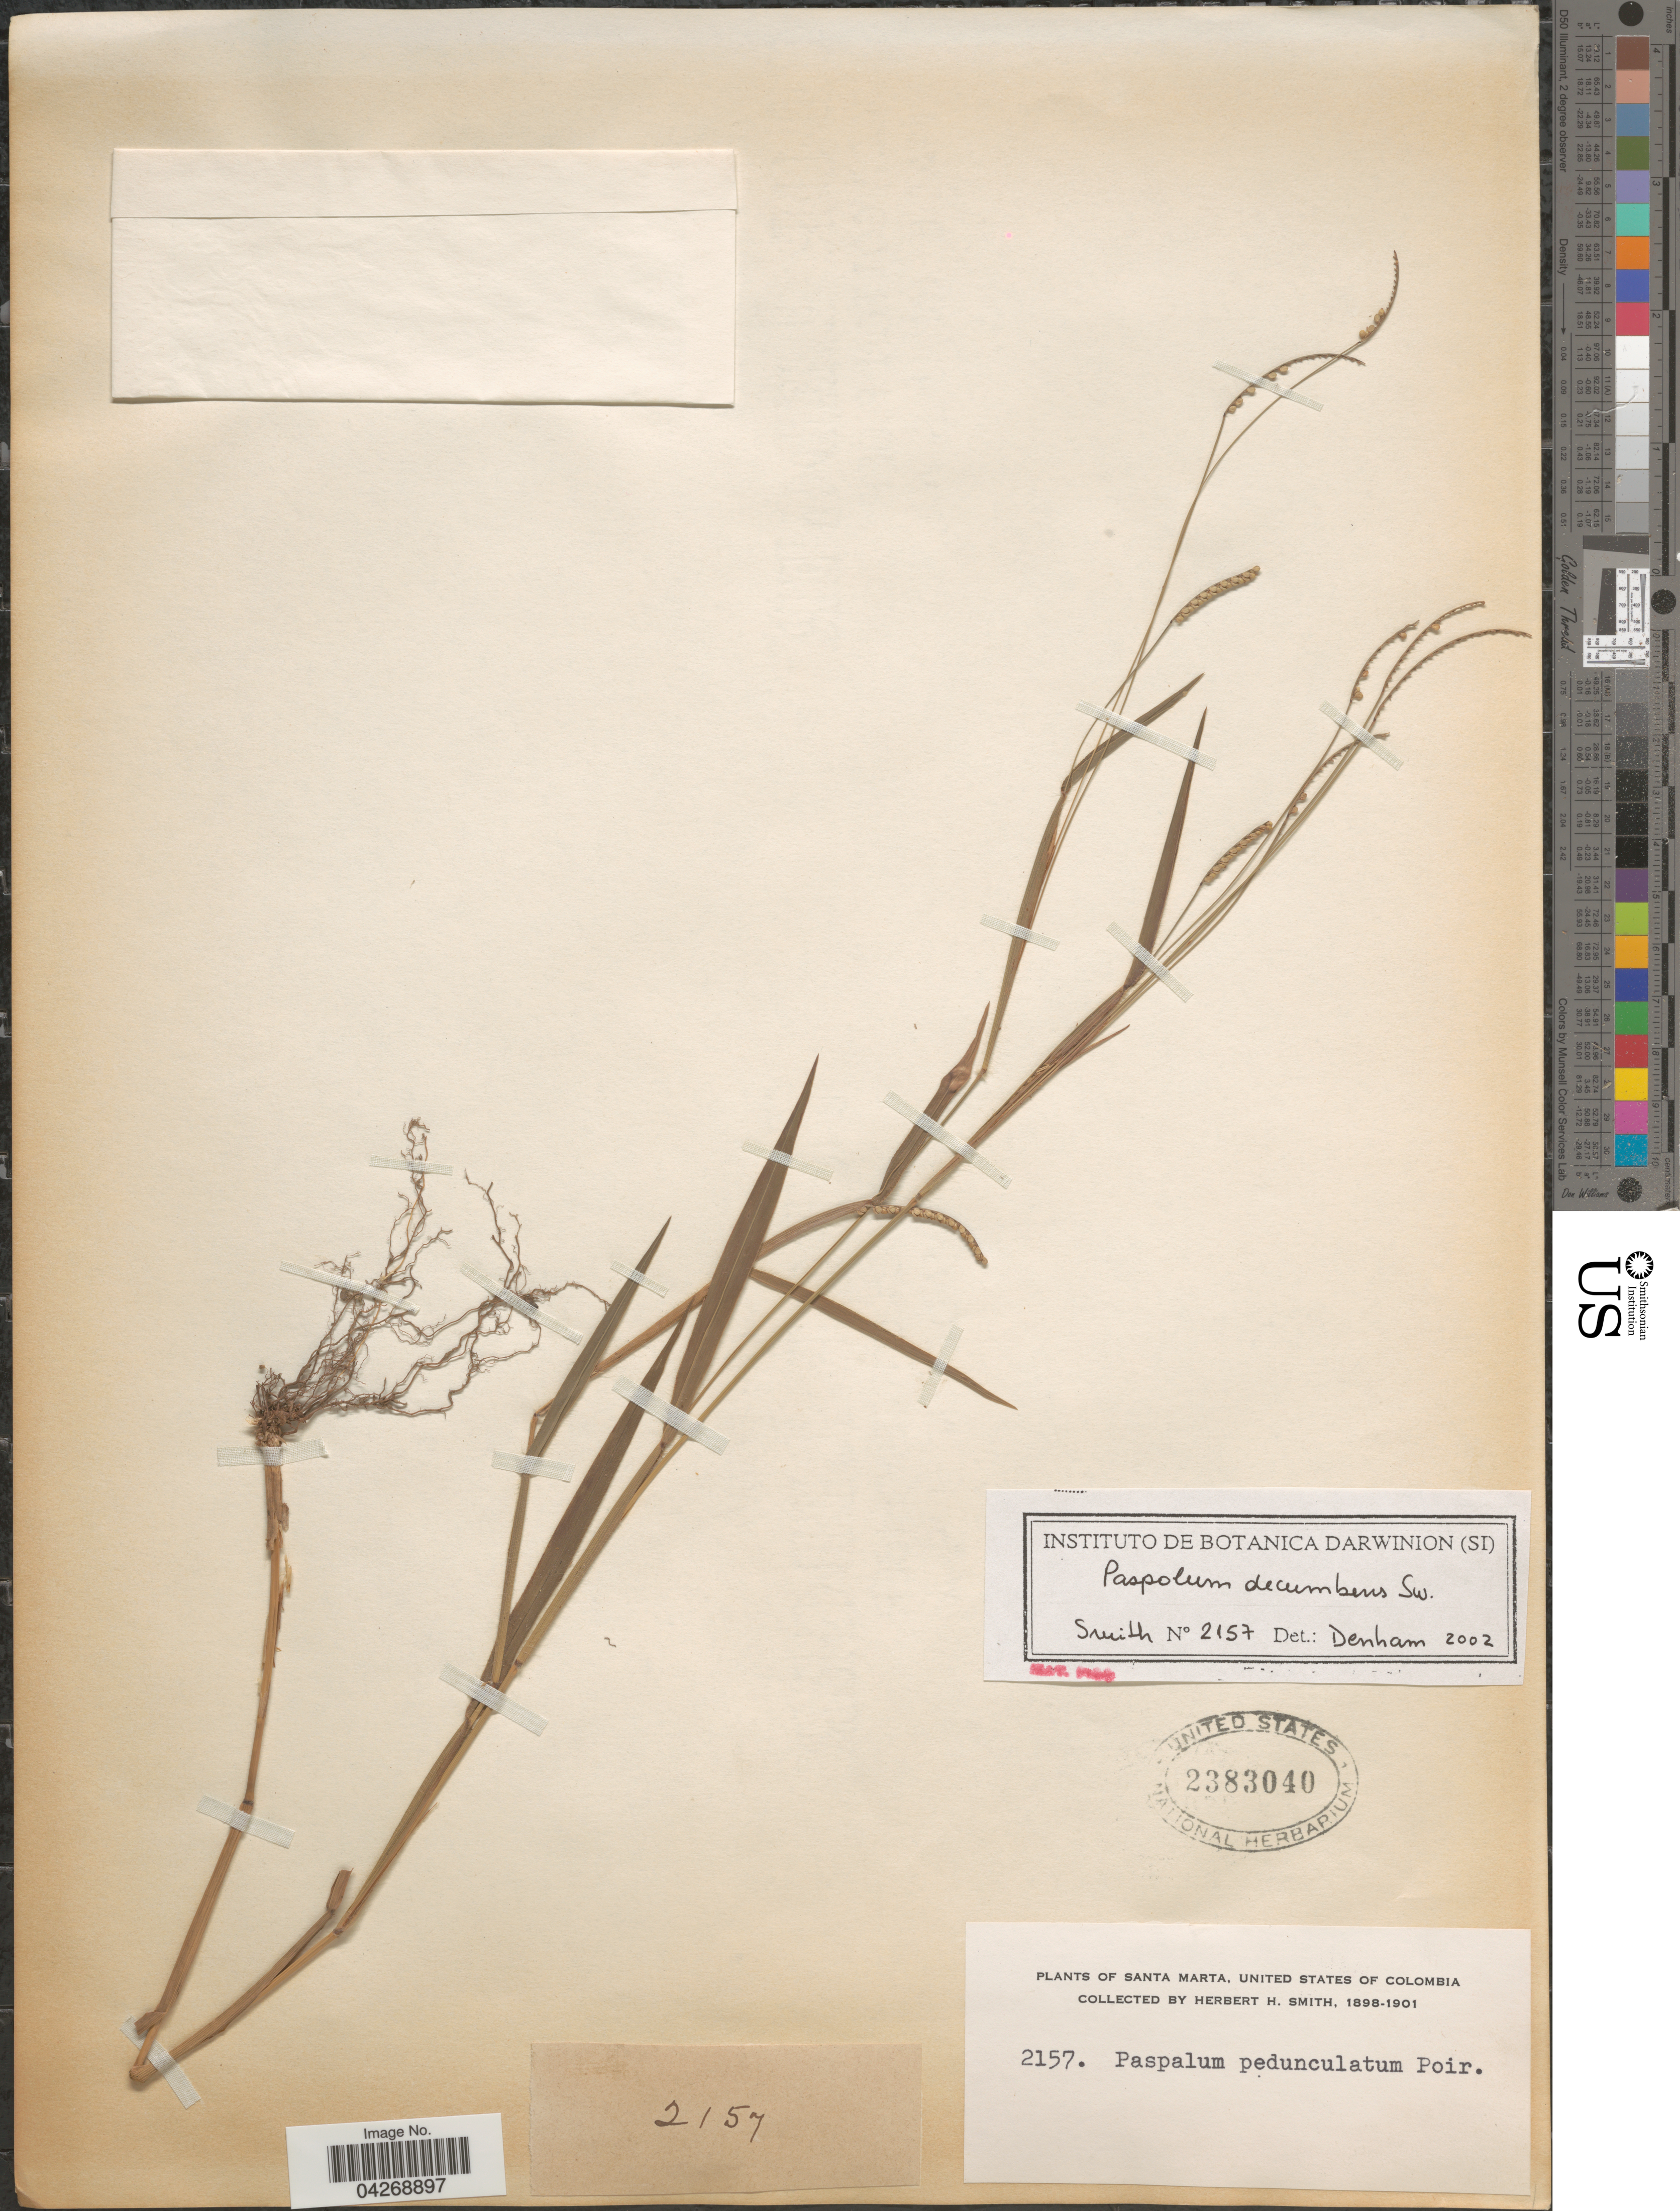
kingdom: Plantae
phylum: Tracheophyta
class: Liliopsida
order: Poales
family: Poaceae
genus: Paspalum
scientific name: Paspalum decumbens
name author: Sw.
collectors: Herbert H. Smith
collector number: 2157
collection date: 1898/1901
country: Colombia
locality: Santa Marta, United States of Columbia.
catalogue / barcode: US 2383040